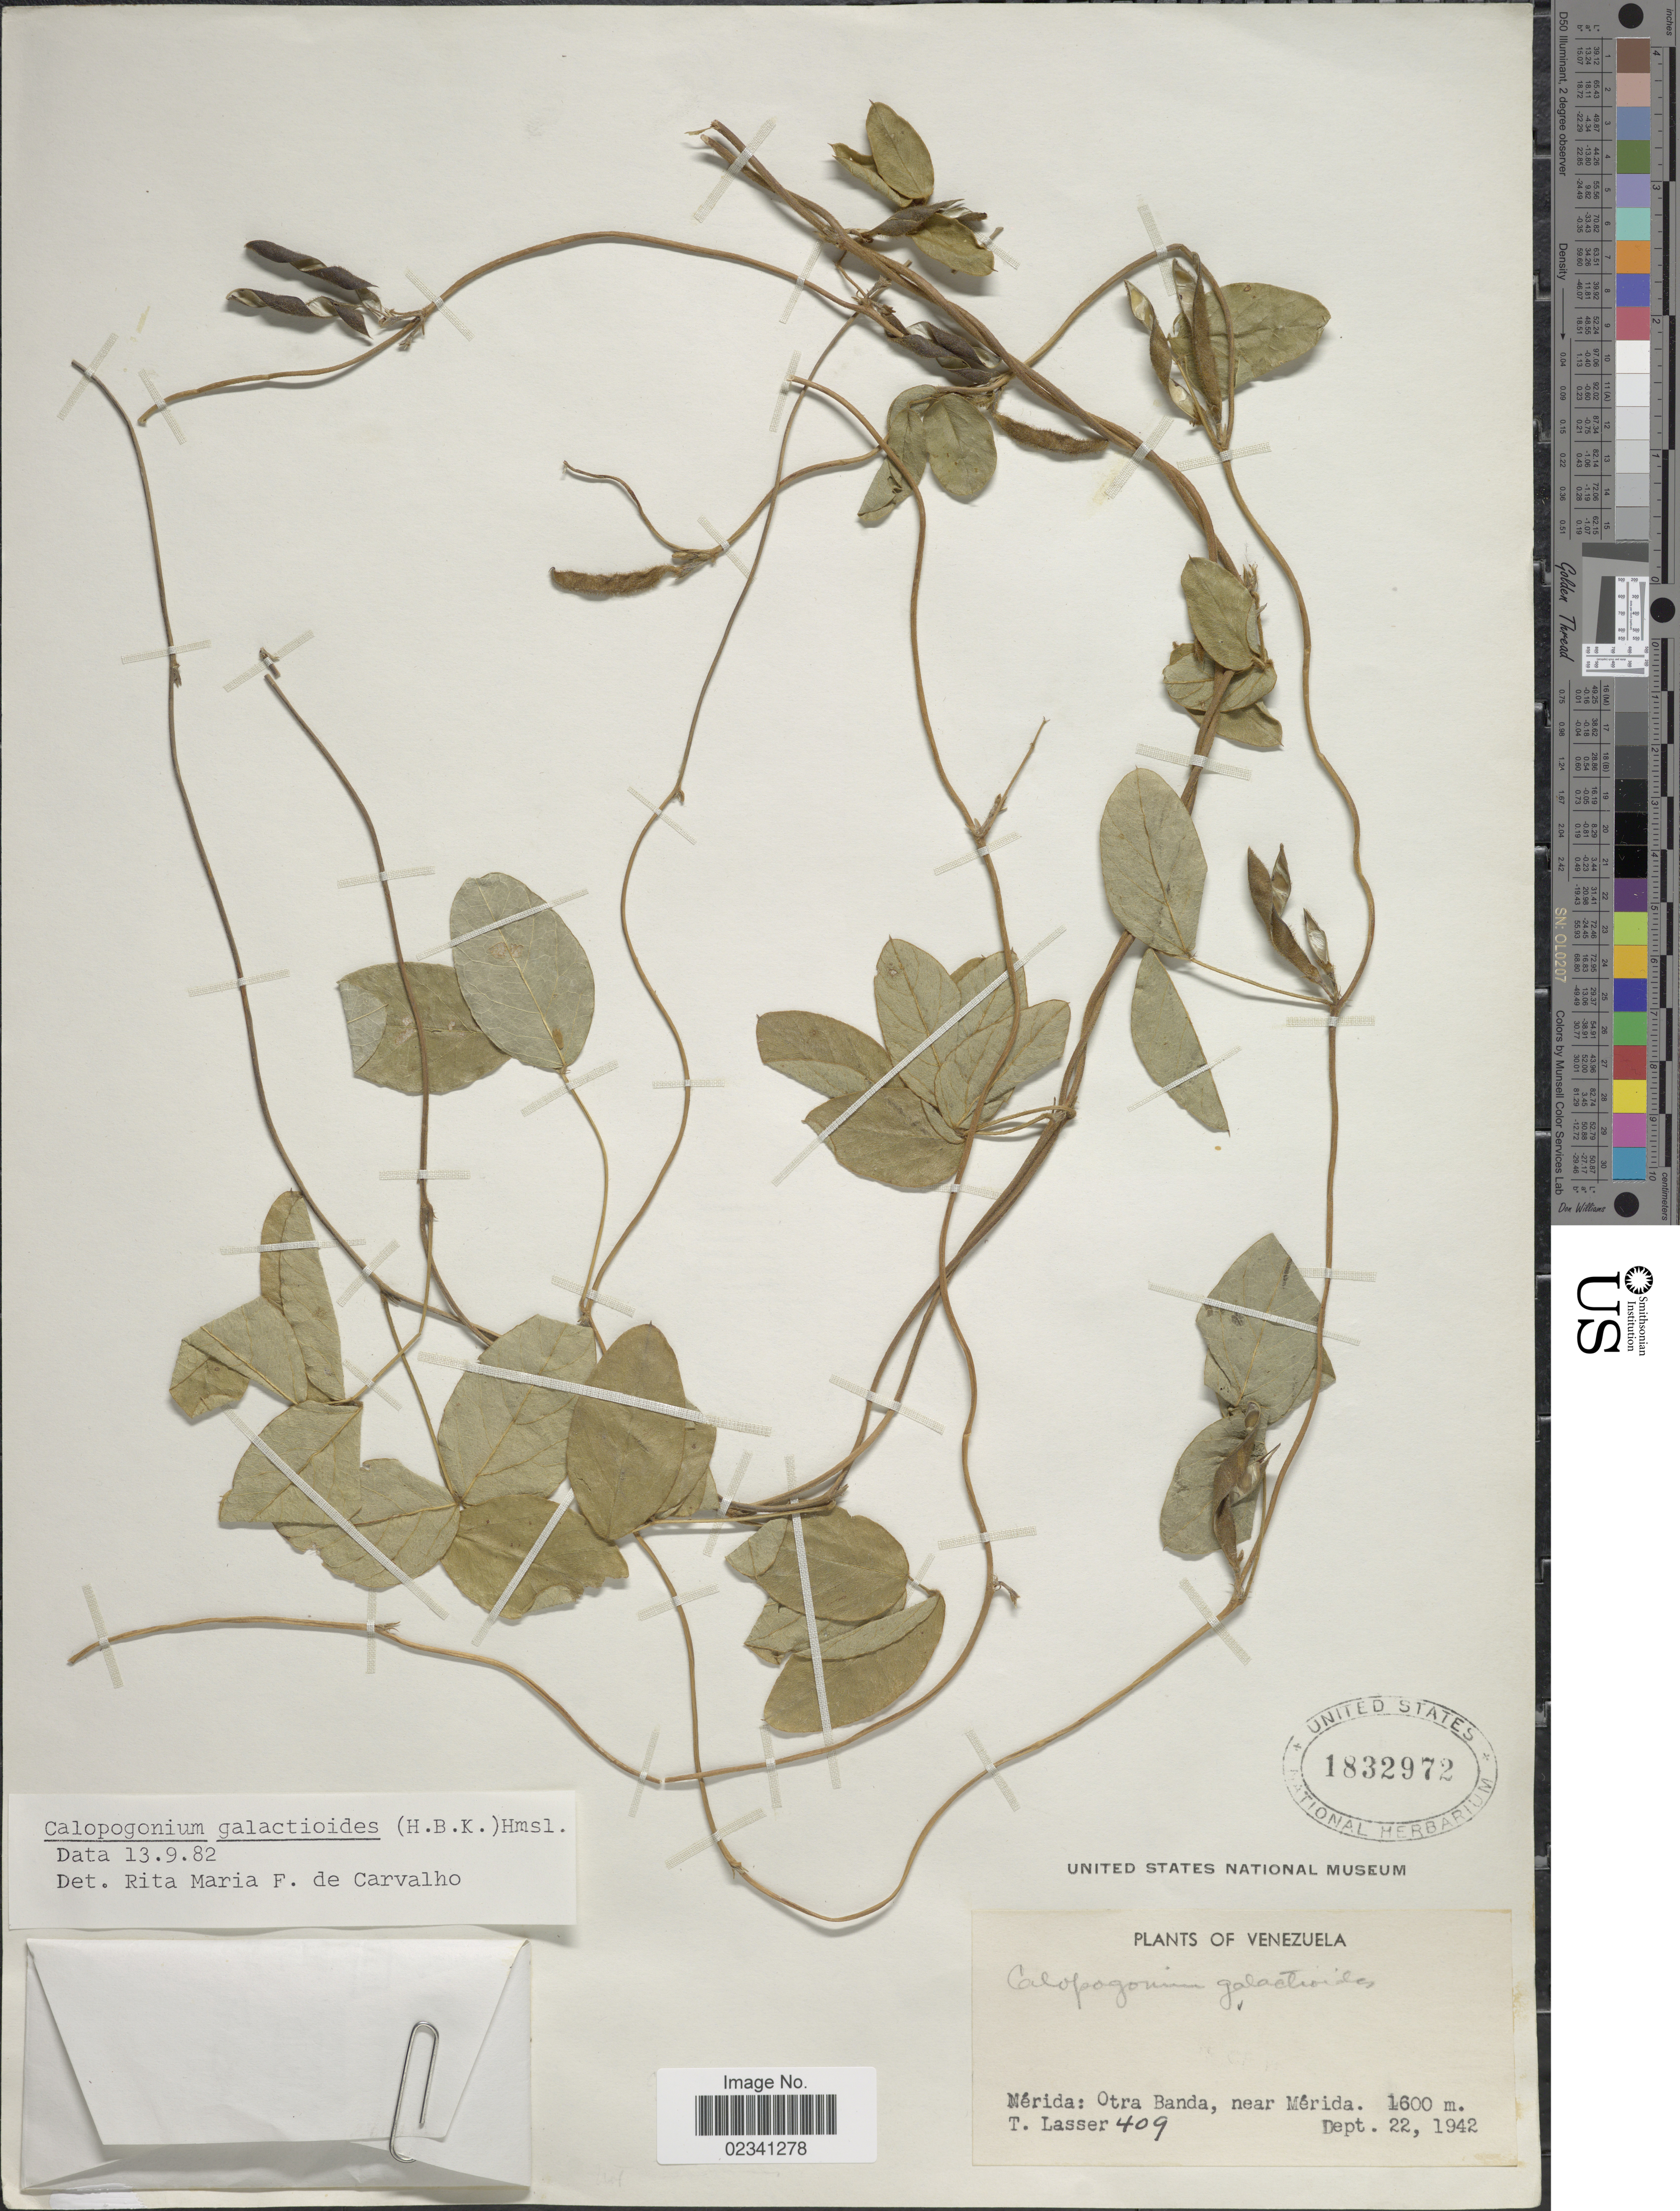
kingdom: Plantae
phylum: Tracheophyta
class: Magnoliopsida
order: Fabales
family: Fabaceae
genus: Calopogonium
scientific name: Calopogonium galactioides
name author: (Kunth) Hemsl.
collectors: T. Lasser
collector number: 409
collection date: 1942-09-22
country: Venezuela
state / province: Mérida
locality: Otra Banda, near Merida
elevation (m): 1600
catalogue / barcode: US 1832972